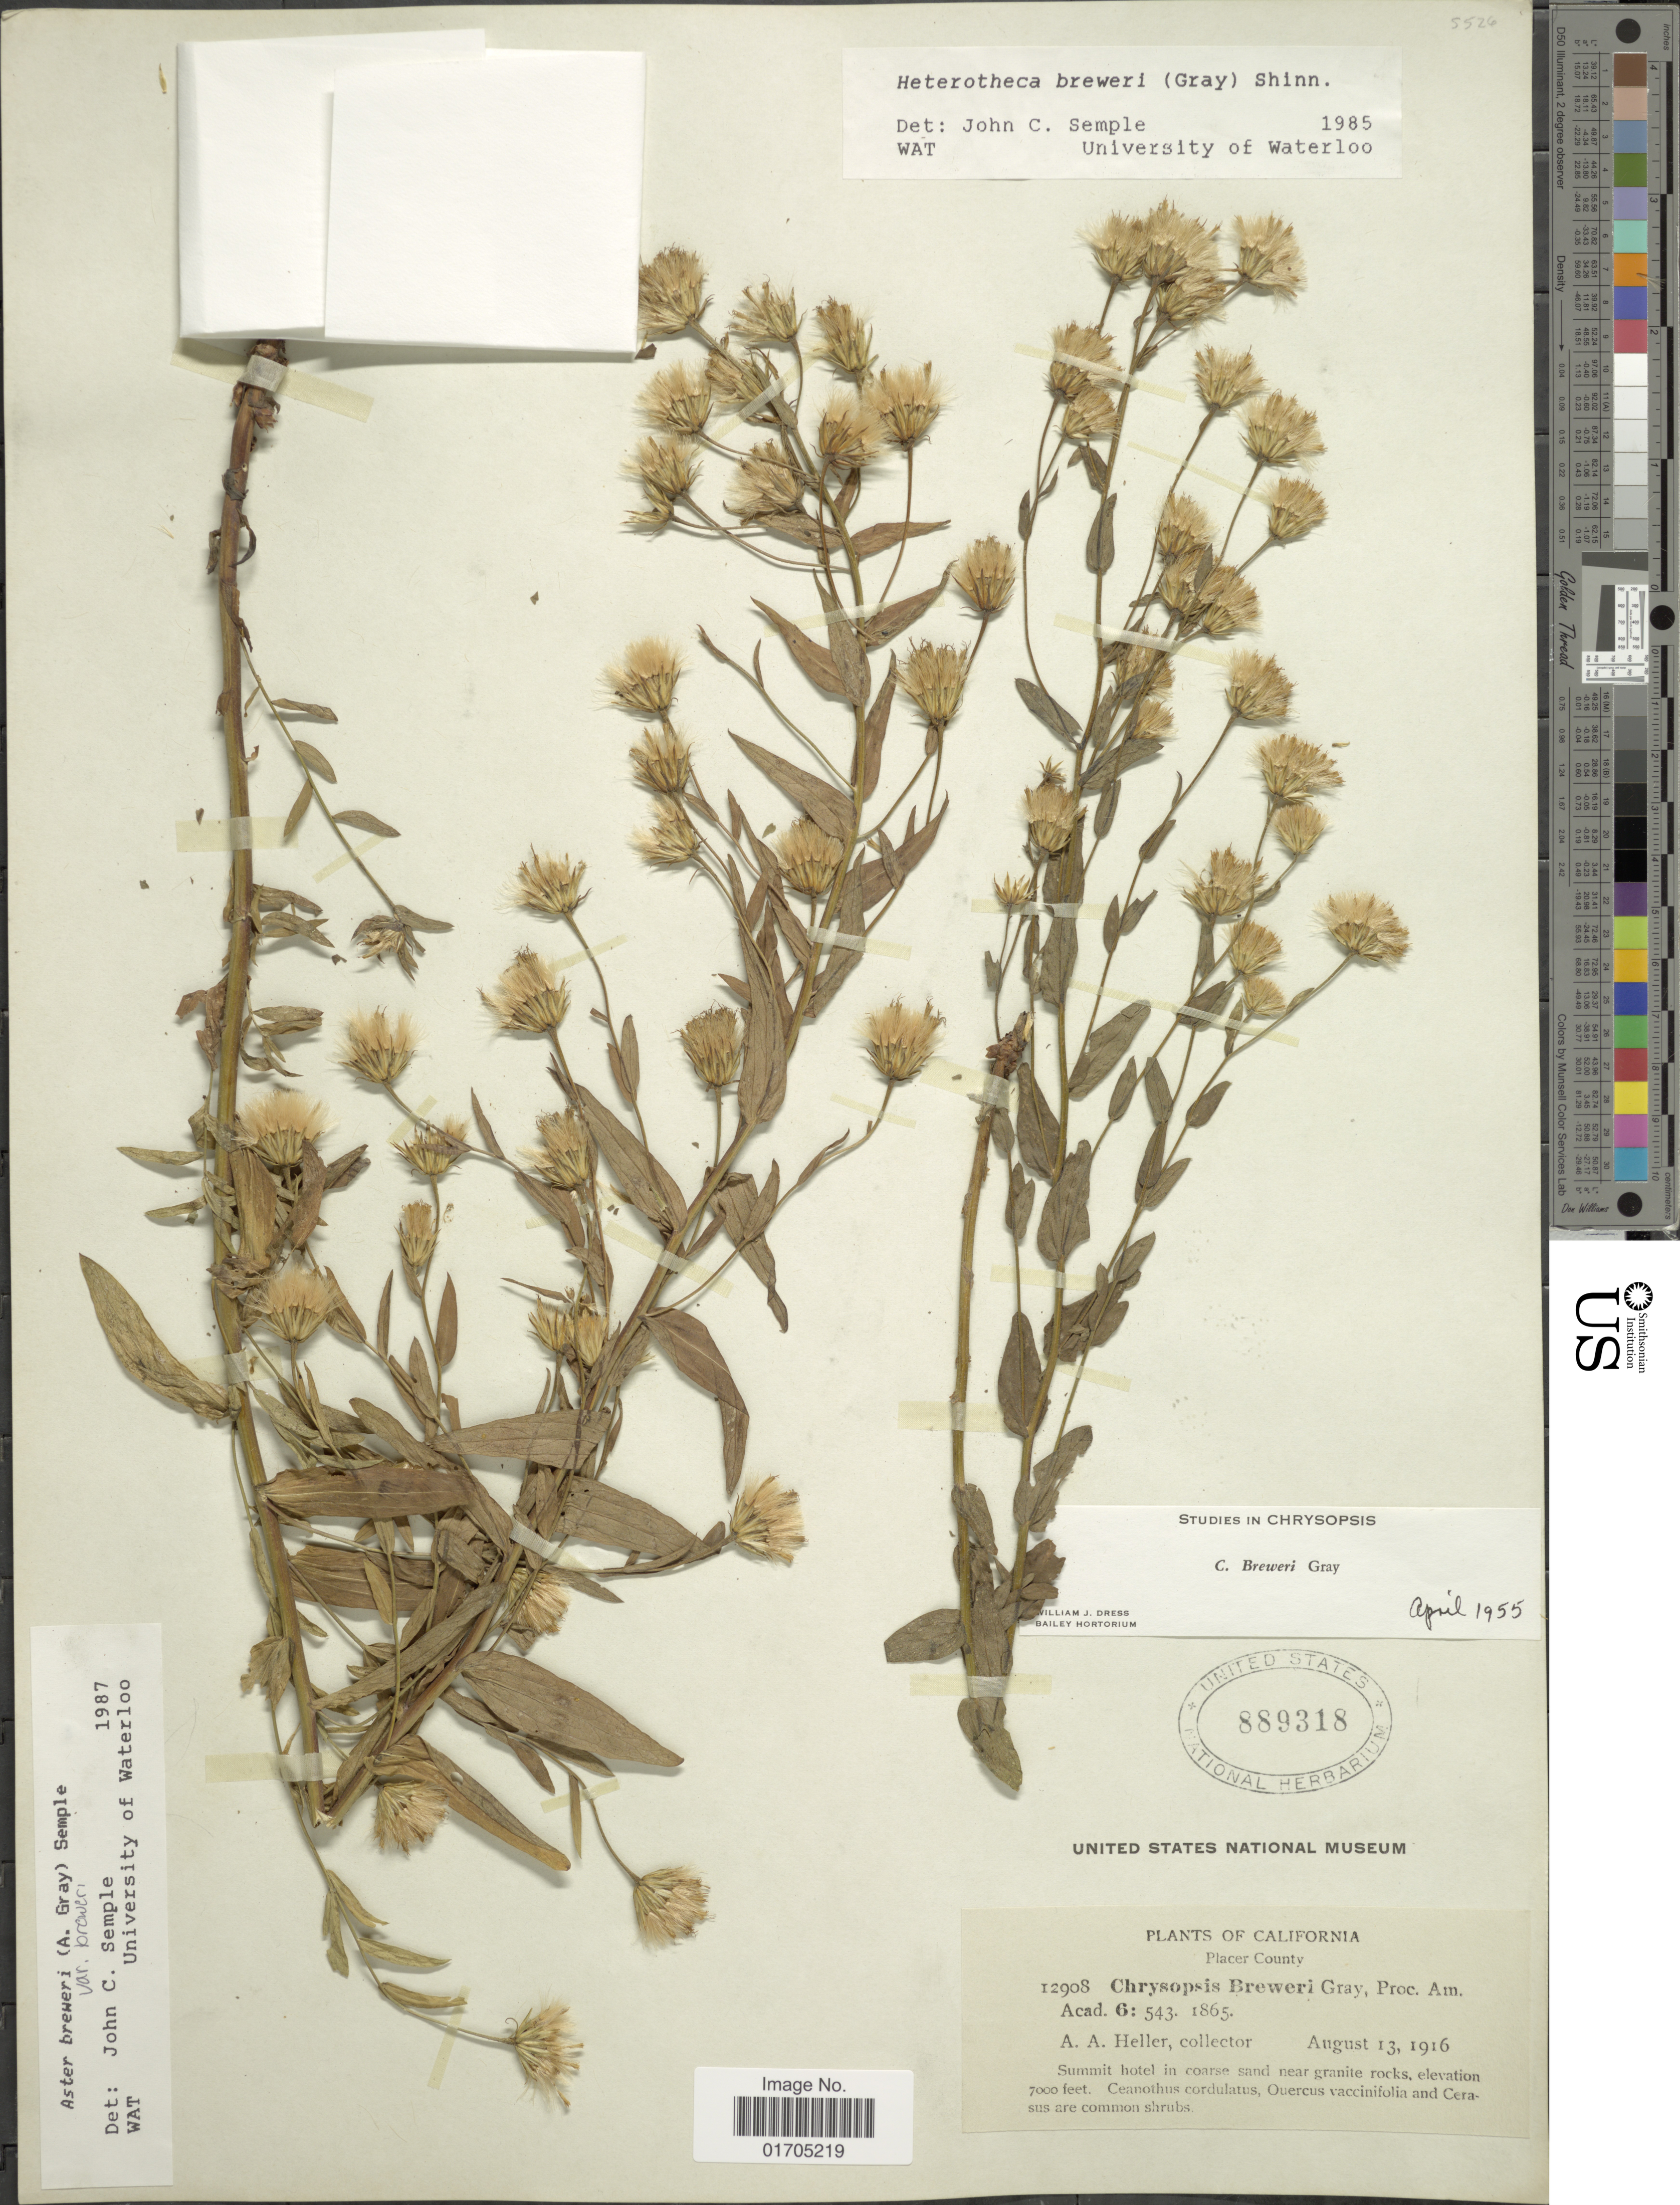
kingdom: Plantae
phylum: Tracheophyta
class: Magnoliopsida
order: Asterales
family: Asteraceae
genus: Eucephalus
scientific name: Eucephalus breweri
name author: (A. Gray) G.L. Nesom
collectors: A. A. Heller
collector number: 12908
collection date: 1916-08-13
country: United States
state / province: California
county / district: Placer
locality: Placer County, Summit hotel in coarse sand near granite rocks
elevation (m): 2134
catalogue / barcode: US 889318